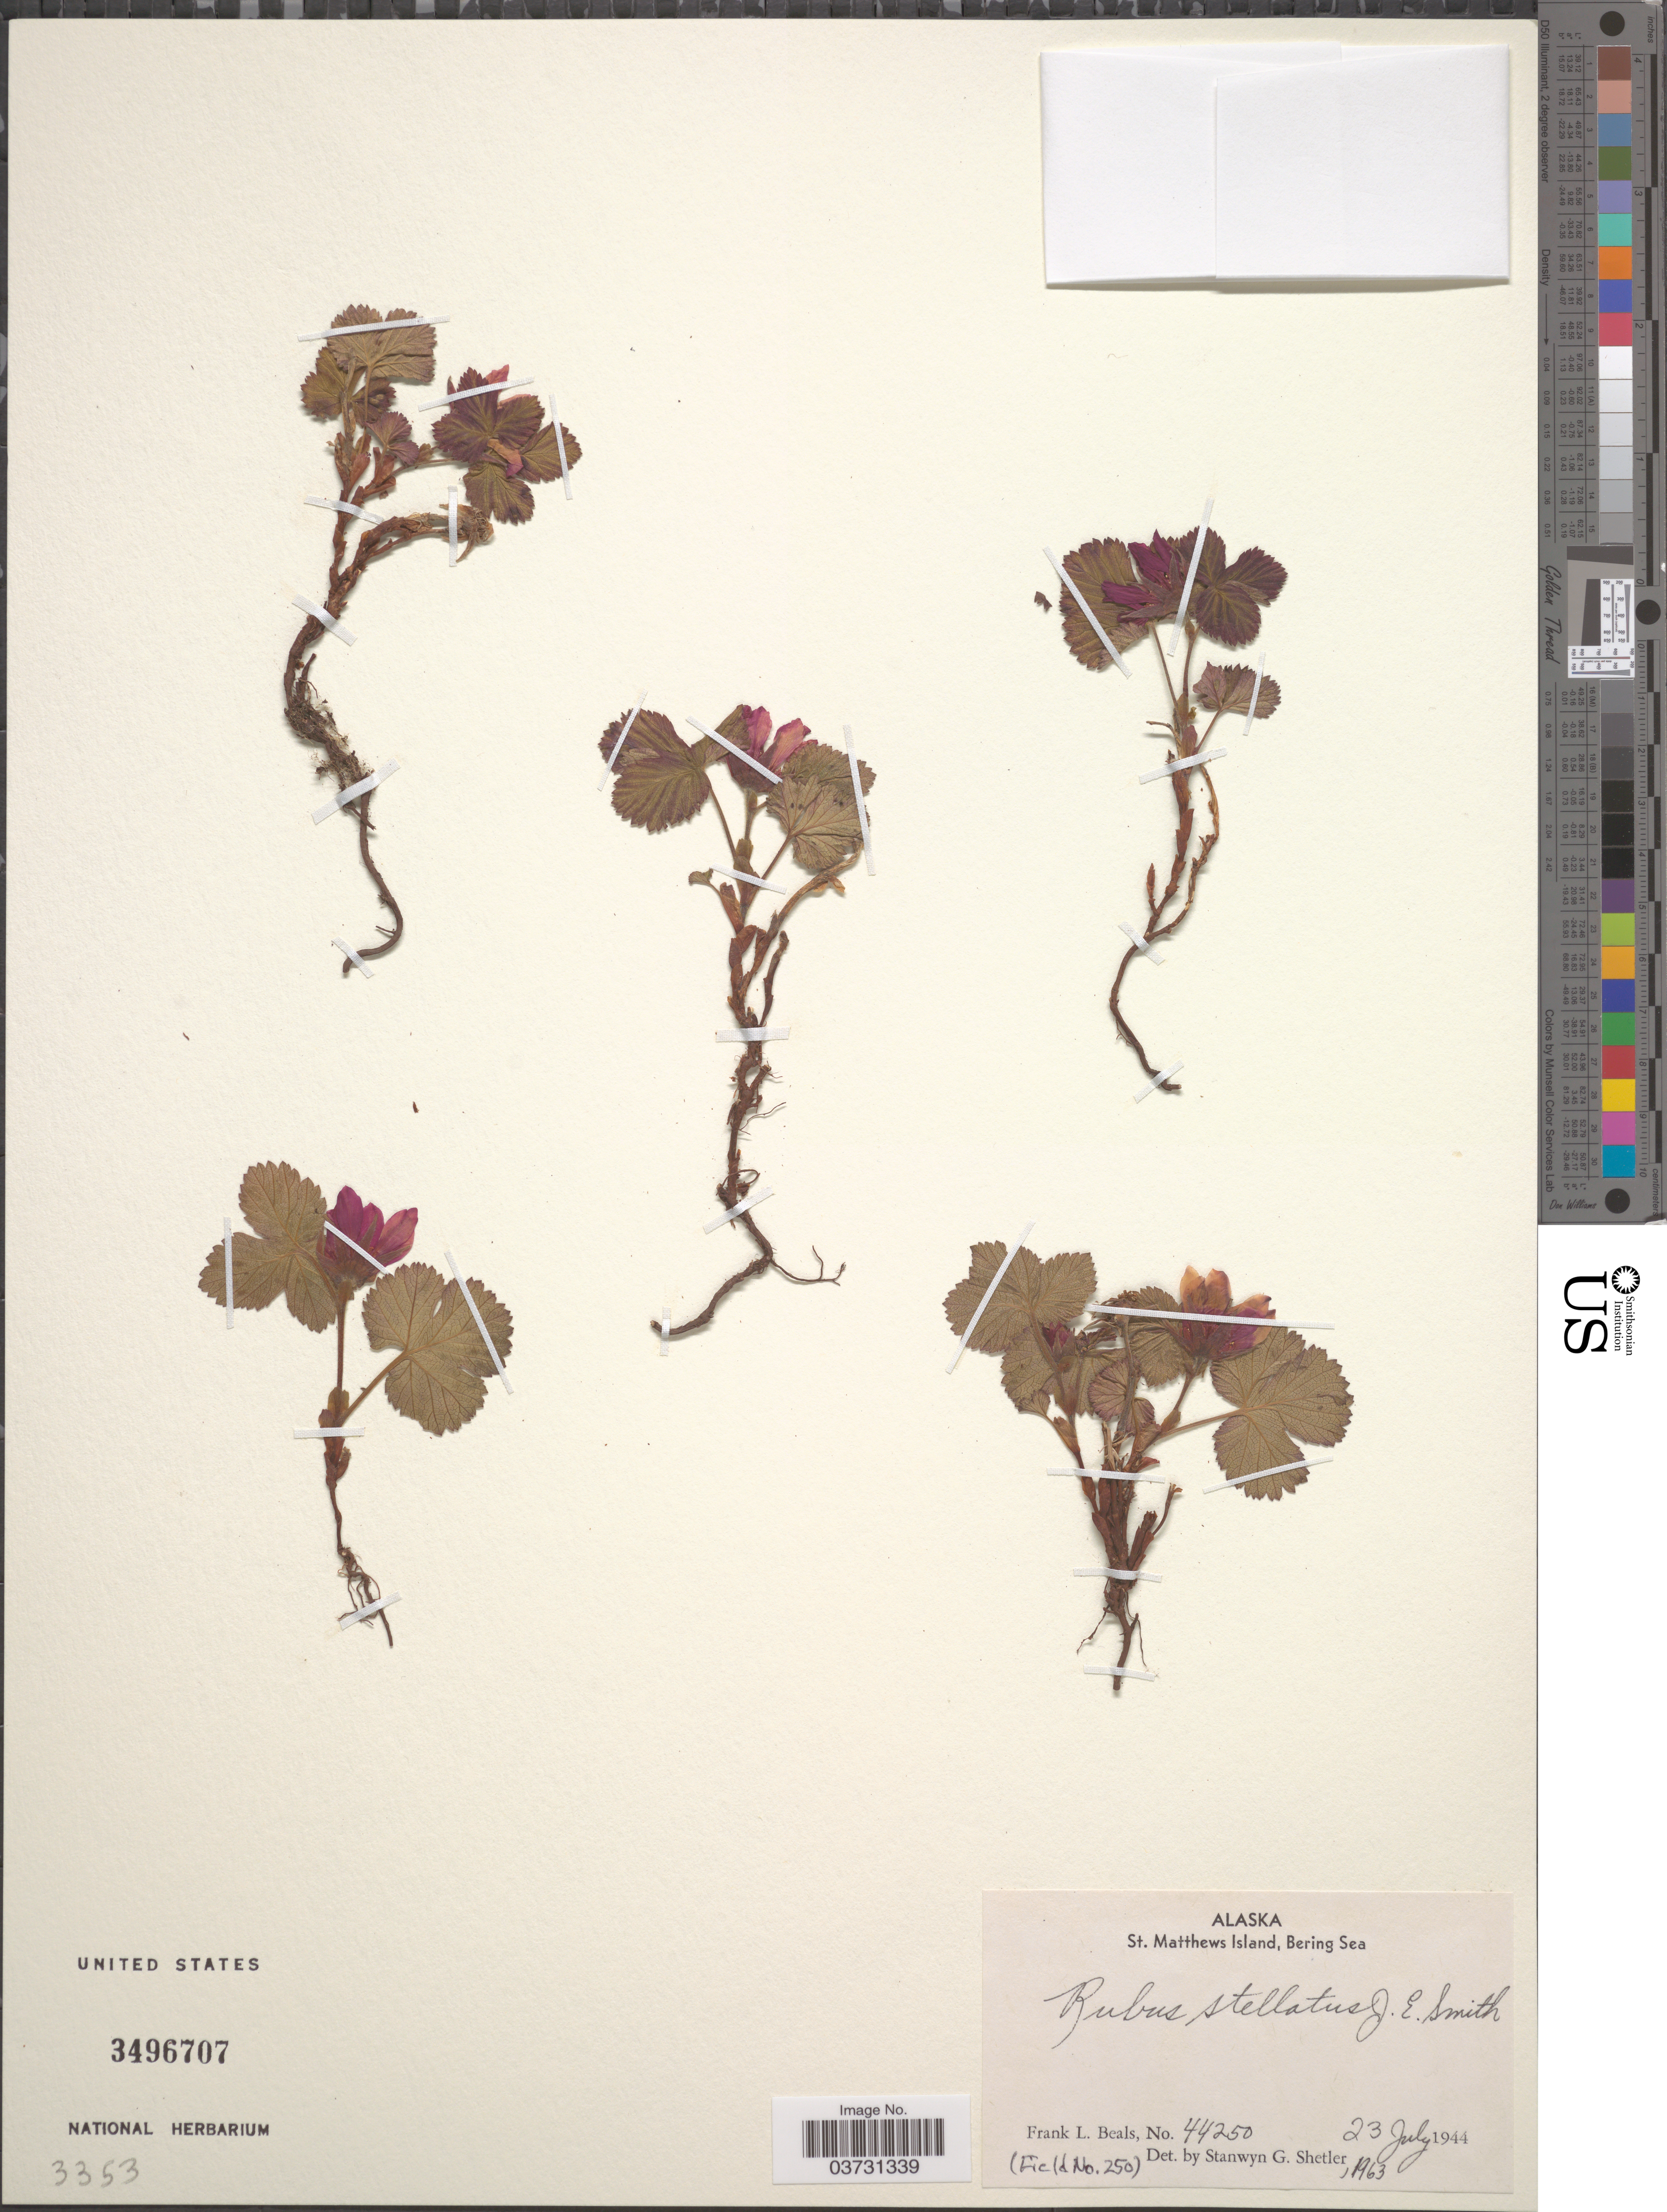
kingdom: Plantae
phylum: Tracheophyta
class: Magnoliopsida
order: Rosales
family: Rosaceae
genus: Rubus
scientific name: Rubus stellatus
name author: Sm.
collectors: F. Beals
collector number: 44250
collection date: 1944-07-23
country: United States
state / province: Alaska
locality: St. Matthews Island, Bering Sea.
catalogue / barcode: US 3496707